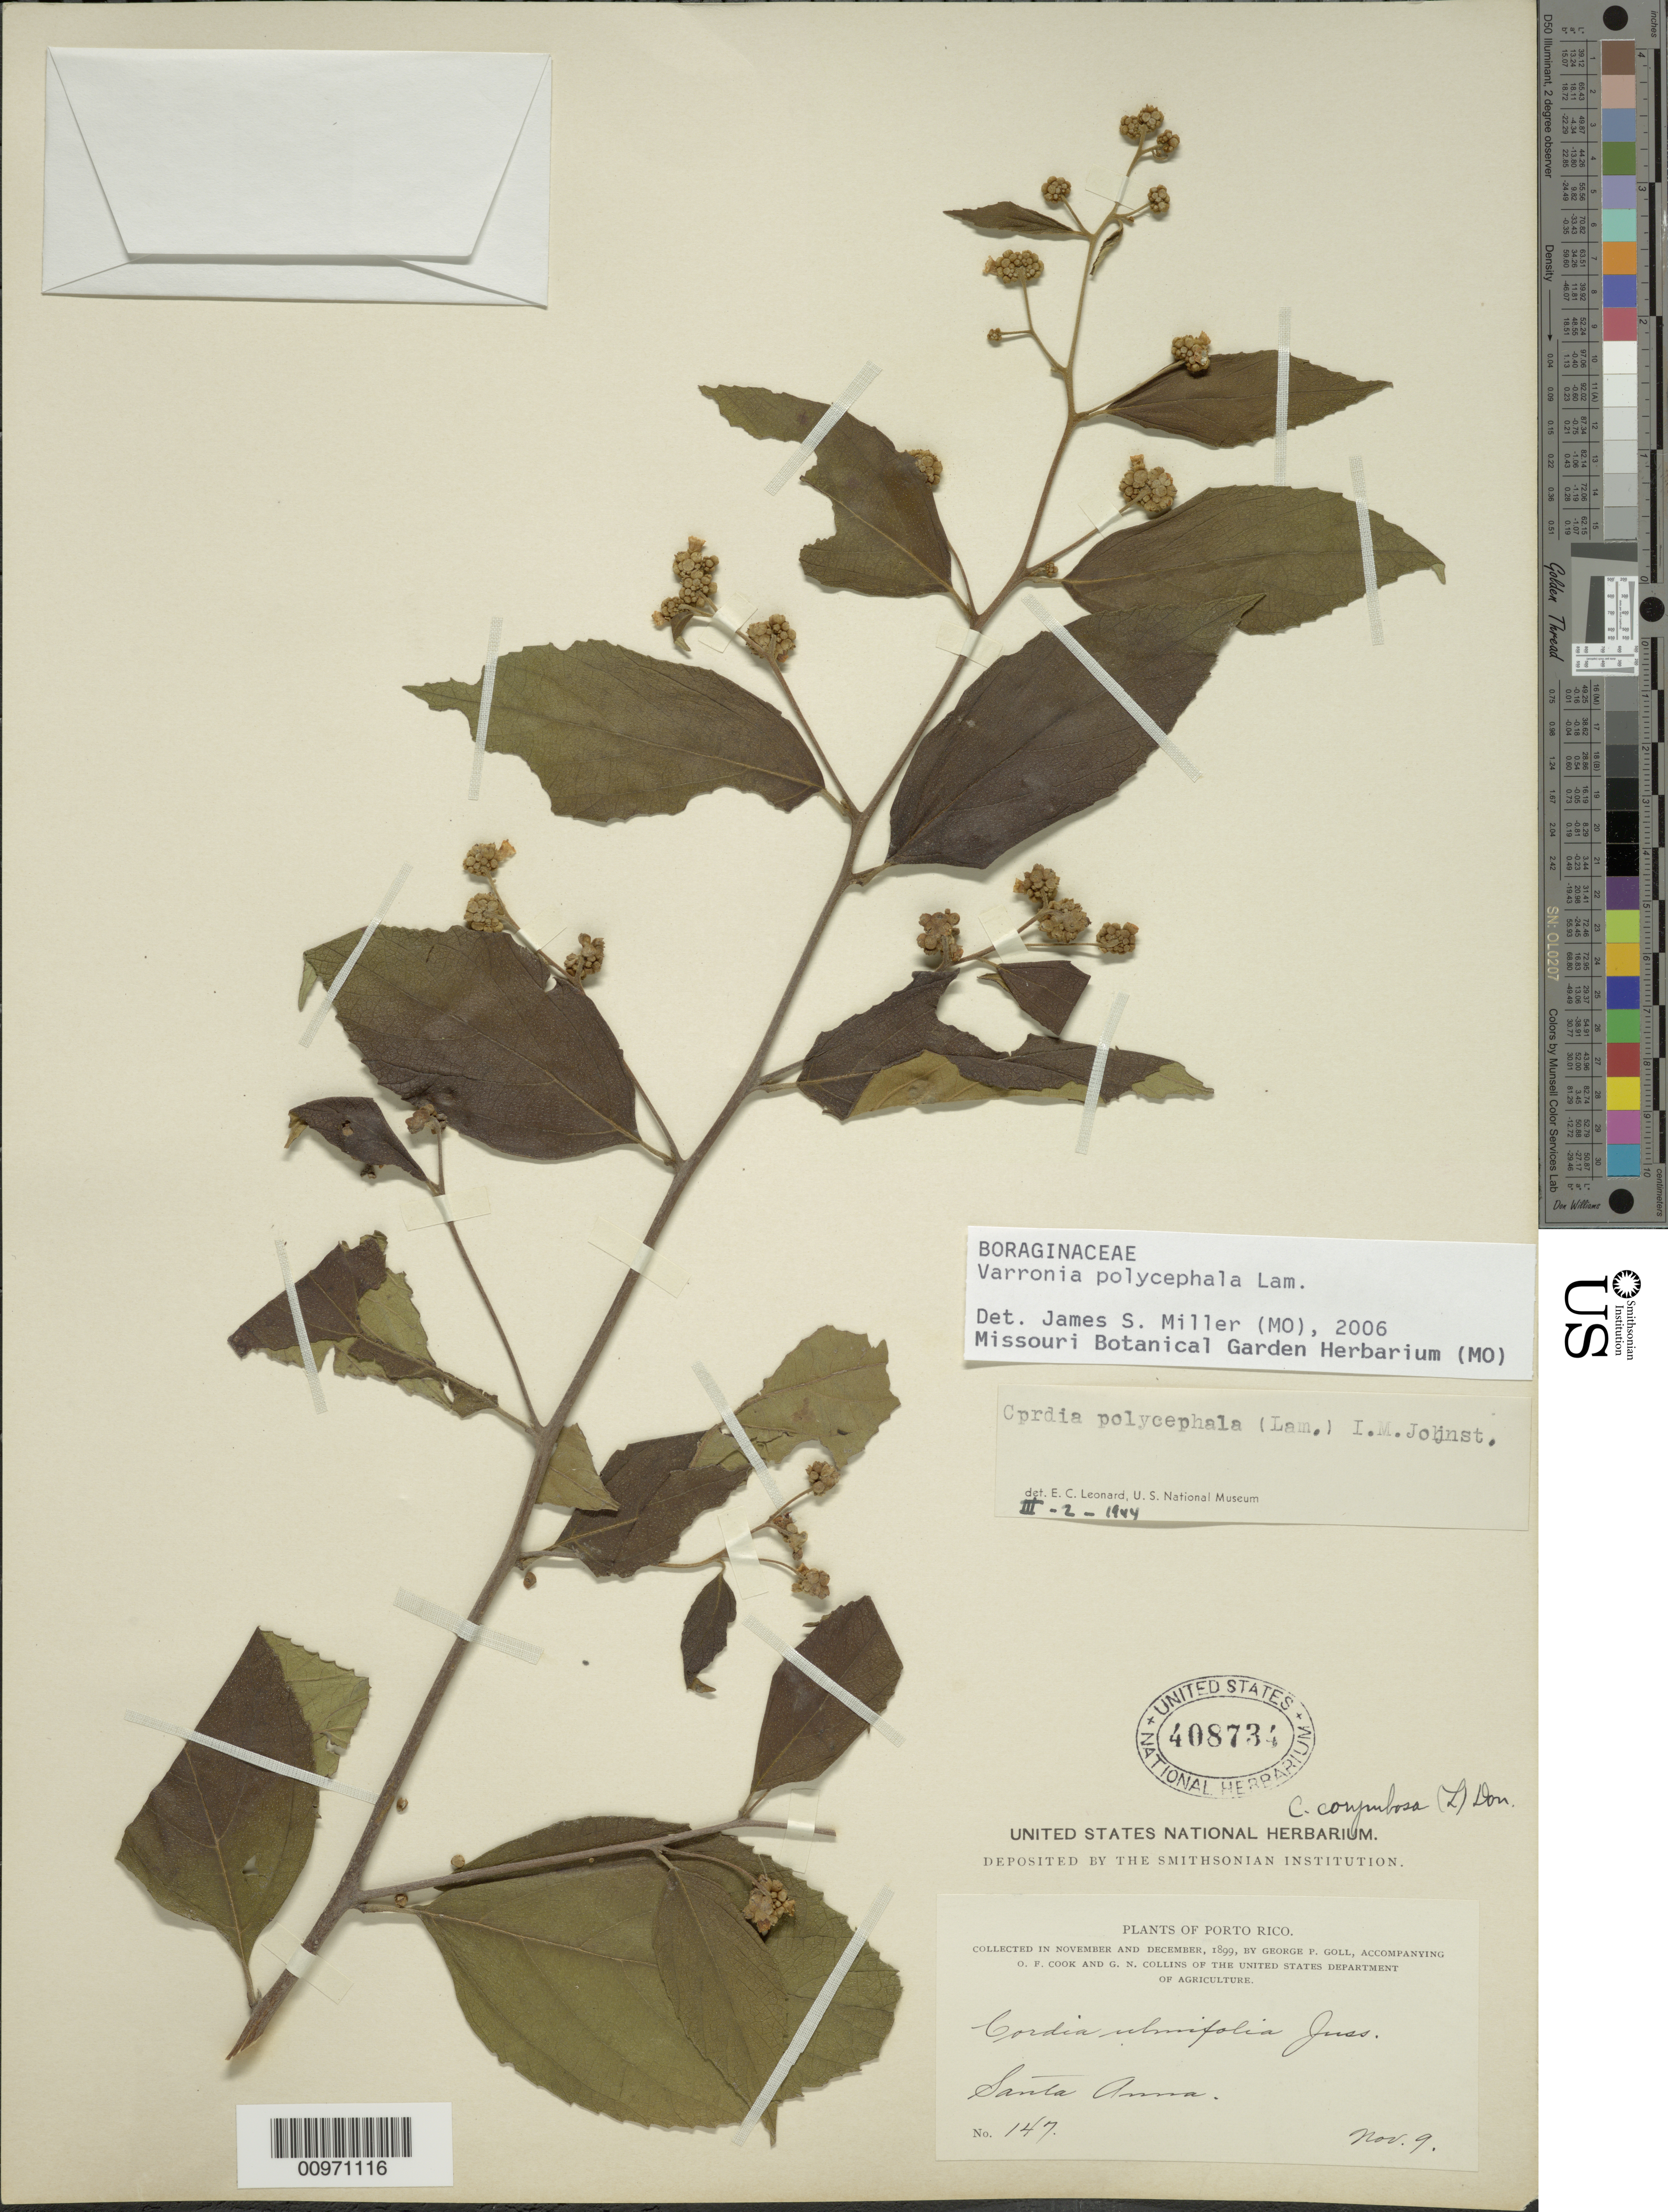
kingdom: Plantae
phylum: Tracheophyta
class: Magnoliopsida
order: Boraginales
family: Cordiaceae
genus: Varronia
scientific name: Varronia polycephala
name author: Lam.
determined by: Miller, James S., (MO), Missouri Botanical Garden (UNITED STATES)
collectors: G. Goll, O. F. Cook & G. N. Collins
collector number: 147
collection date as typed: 09 Nov 1899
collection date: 1899-11-09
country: Puerto Rico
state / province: San Juan (?)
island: Puerto Rico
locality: Santa Anna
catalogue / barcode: US 408734